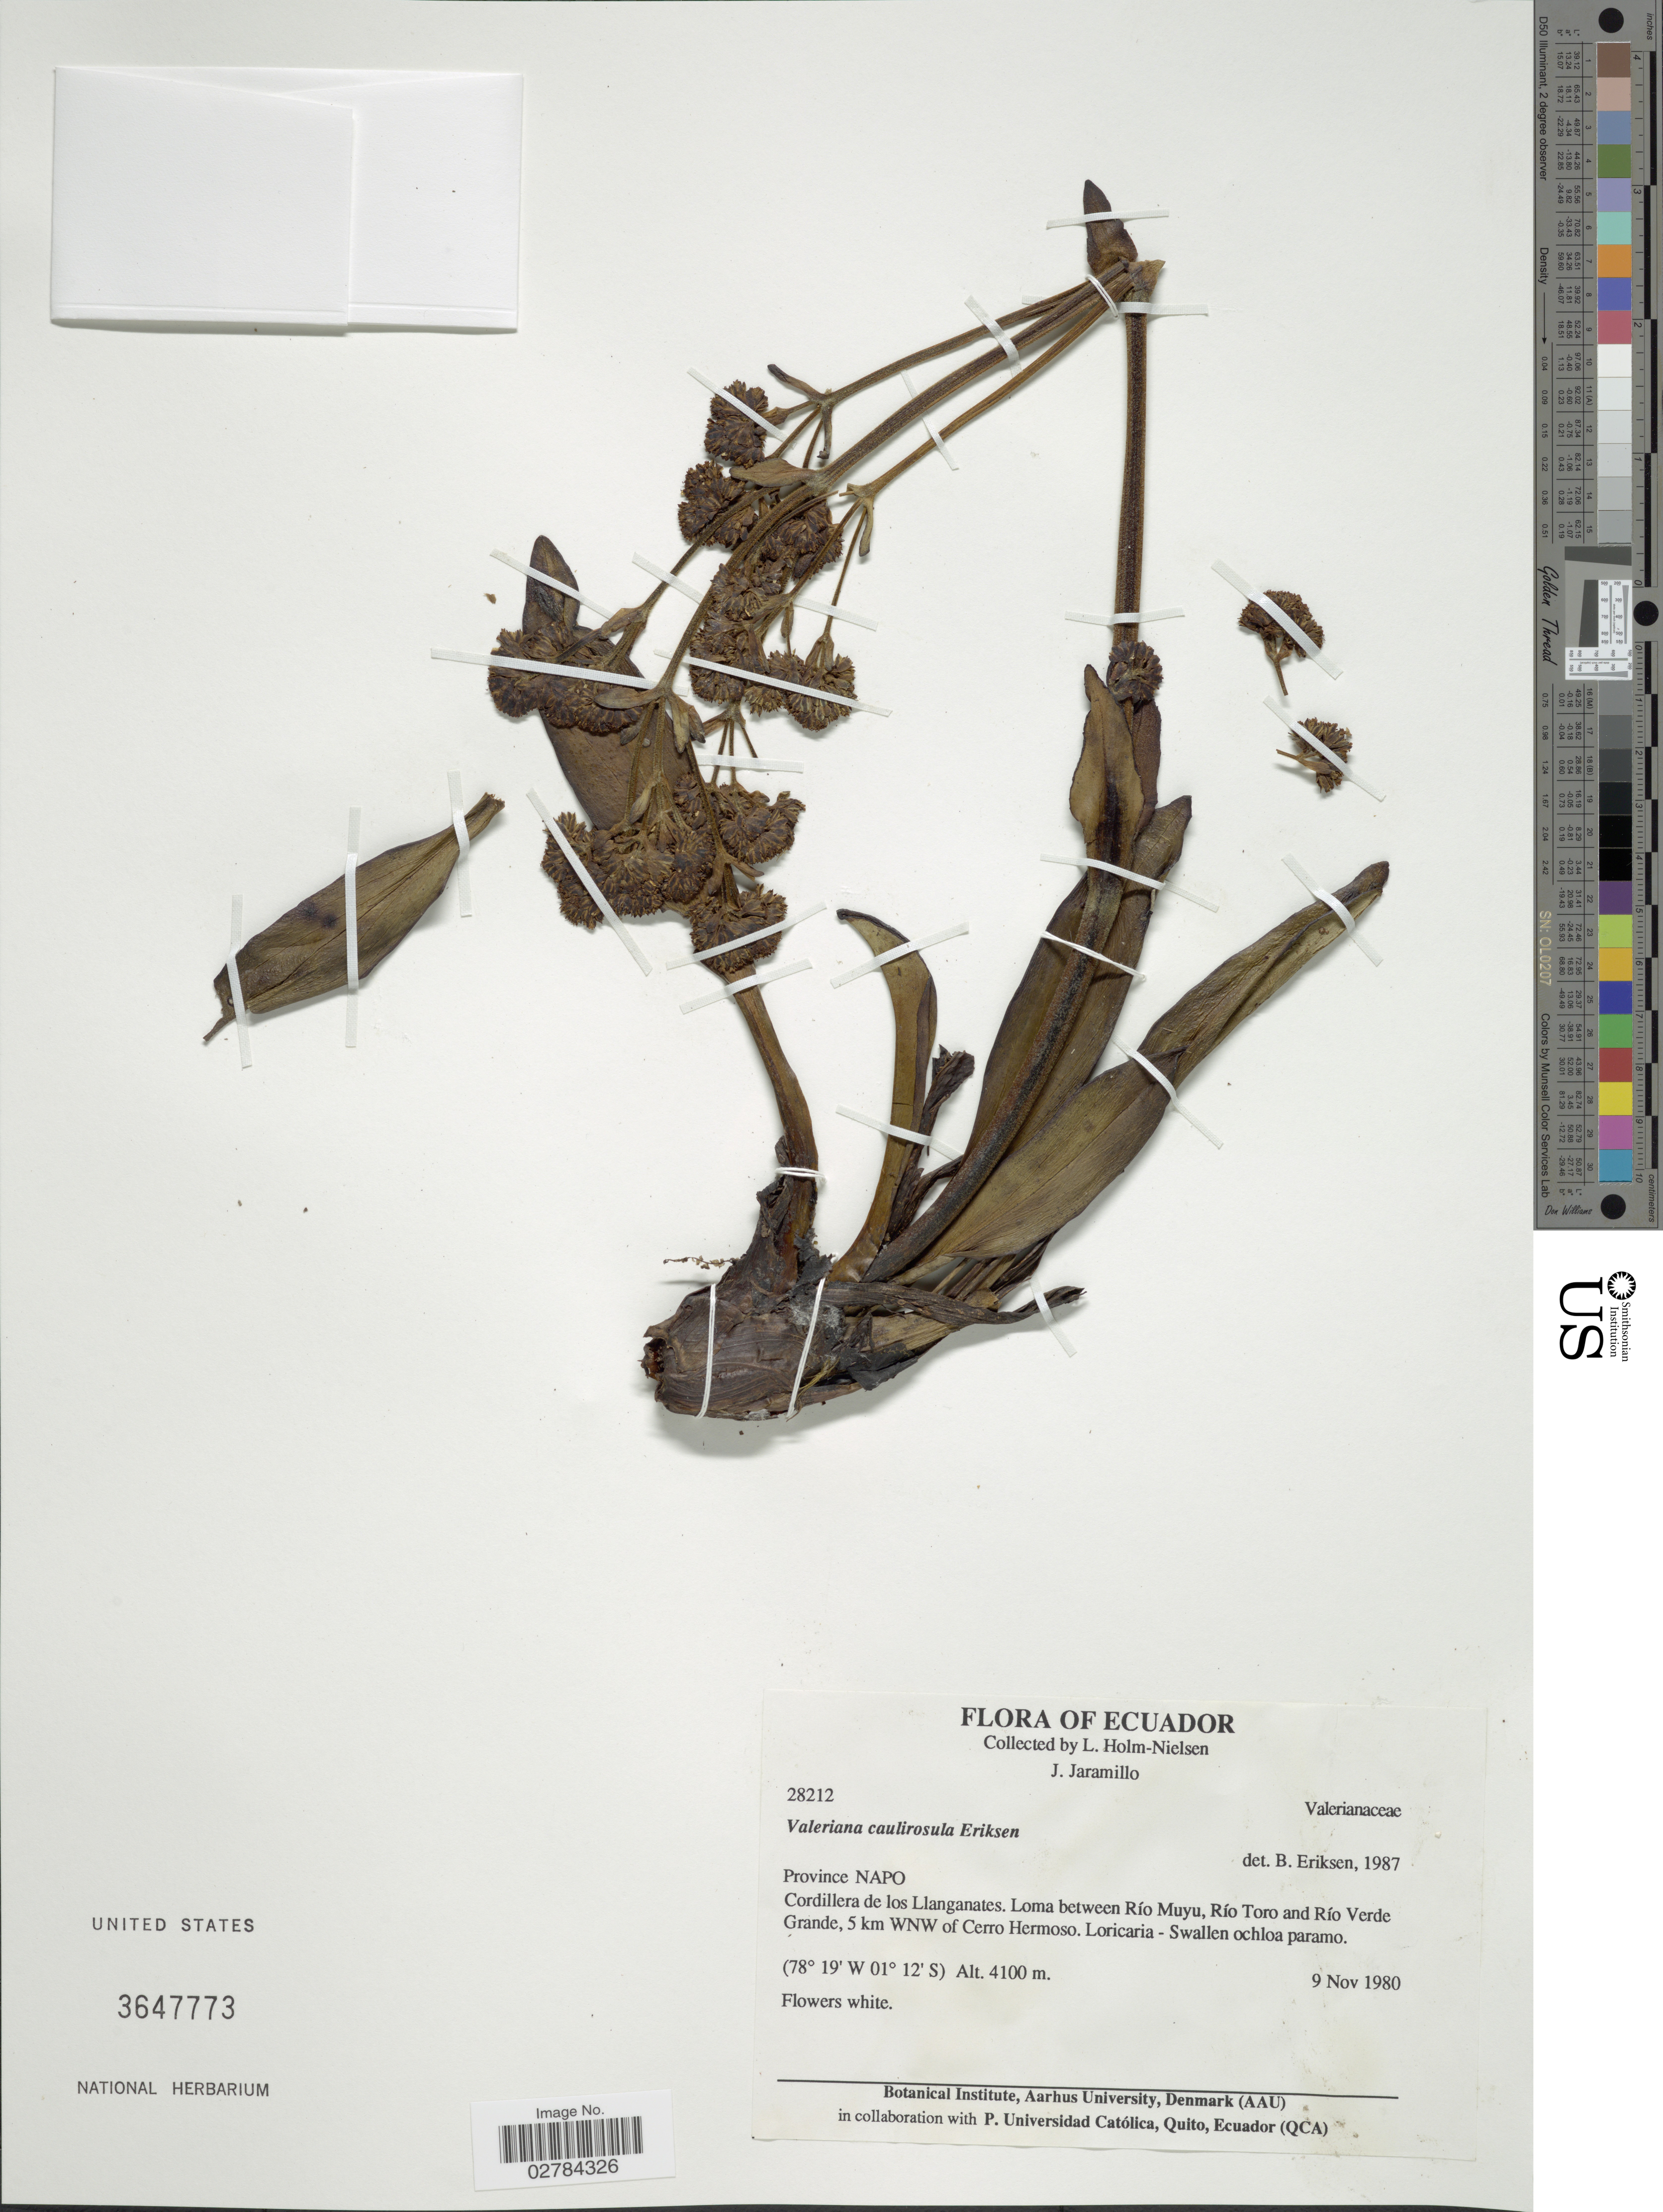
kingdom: Plantae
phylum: Tracheophyta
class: Magnoliopsida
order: Dipsacales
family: Caprifoliaceae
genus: Valeriana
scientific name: Valeriana caulirosula B. Eriksen sp. nov. ined.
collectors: L. Holm-Nielsen & J. Jaramillo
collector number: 28212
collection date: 1980-11-09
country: Ecuador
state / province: Napo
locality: Cordillera de Los Llanganates. Loma between Río Muyu, Río Toro and Río Verde Grande, 5 km WNW of Cerro Hermoso.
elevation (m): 4100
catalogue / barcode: US 3647773